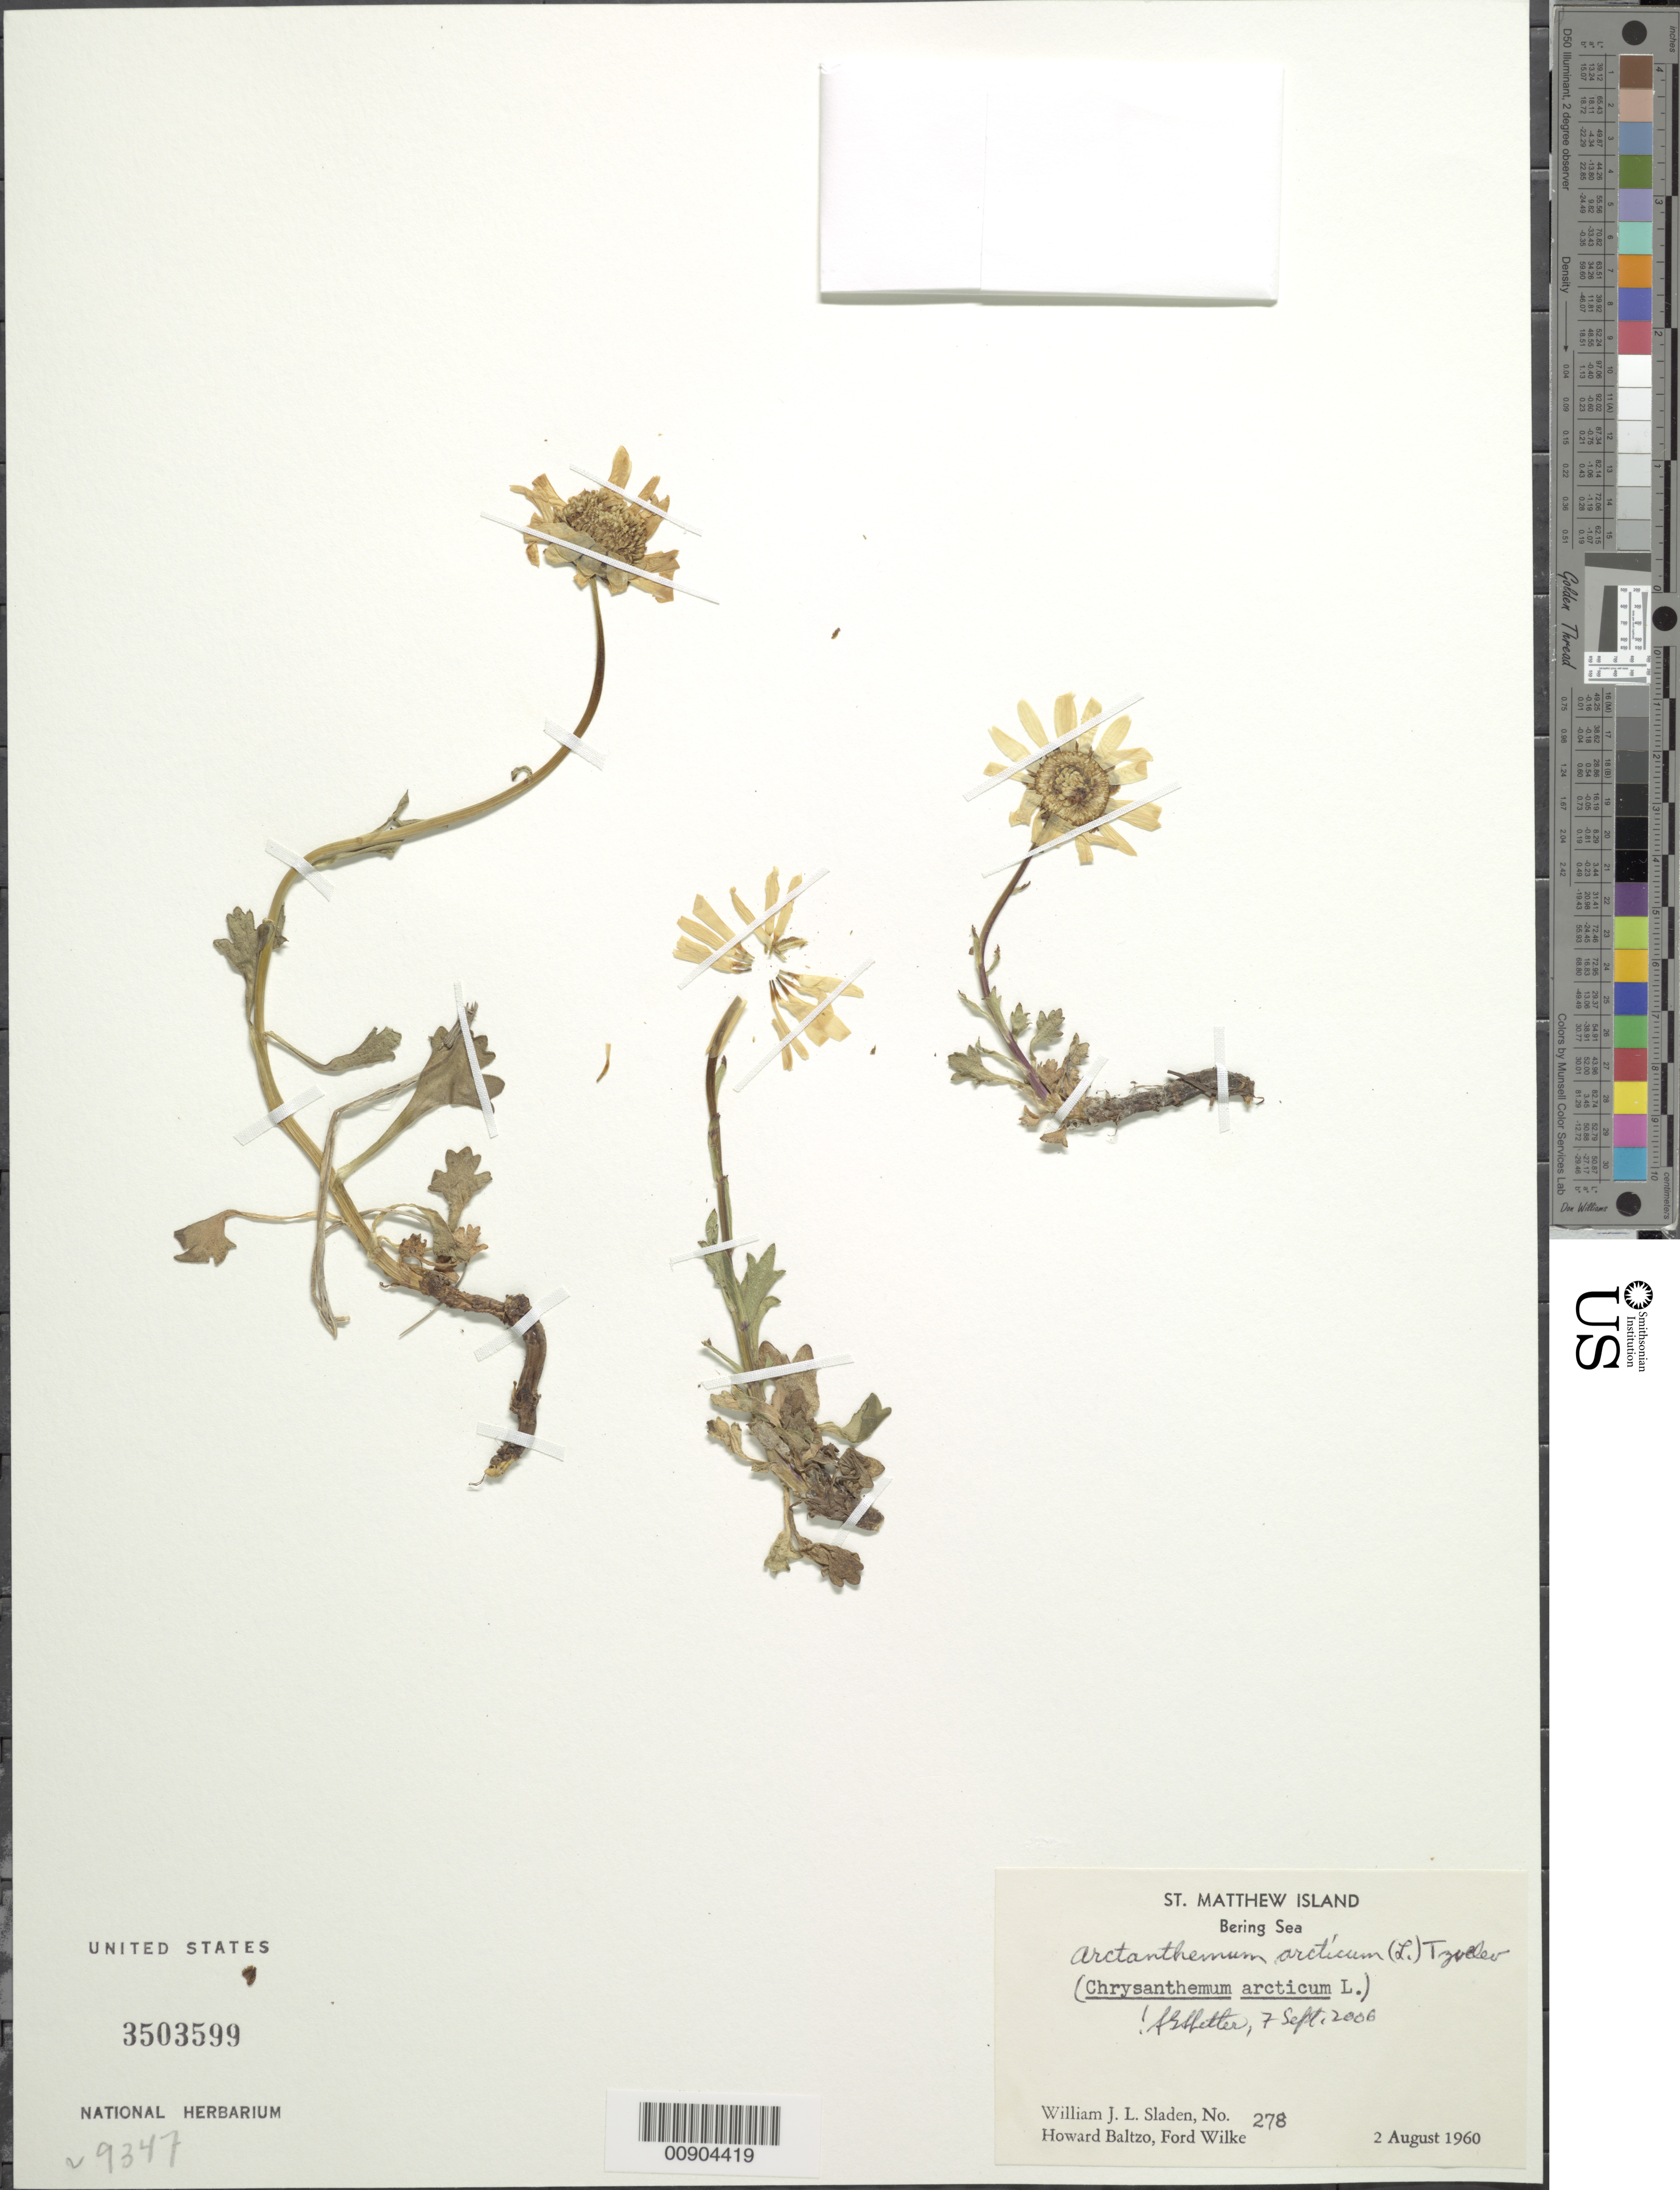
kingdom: Plantae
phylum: Tracheophyta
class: Magnoliopsida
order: Asterales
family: Asteraceae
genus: Arctanthemum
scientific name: Arctanthemum arcticum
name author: (L.) Tzvelev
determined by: Shetler, Stanwyn G., (US), NMNH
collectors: W. Sladen, H. Baltzo & F. Wilke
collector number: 278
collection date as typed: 02 Aug 1960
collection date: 1960-08-02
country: United States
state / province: Alaska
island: St. Matthew Island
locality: St. Matthew Island, Bering Sea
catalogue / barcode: US 3503599